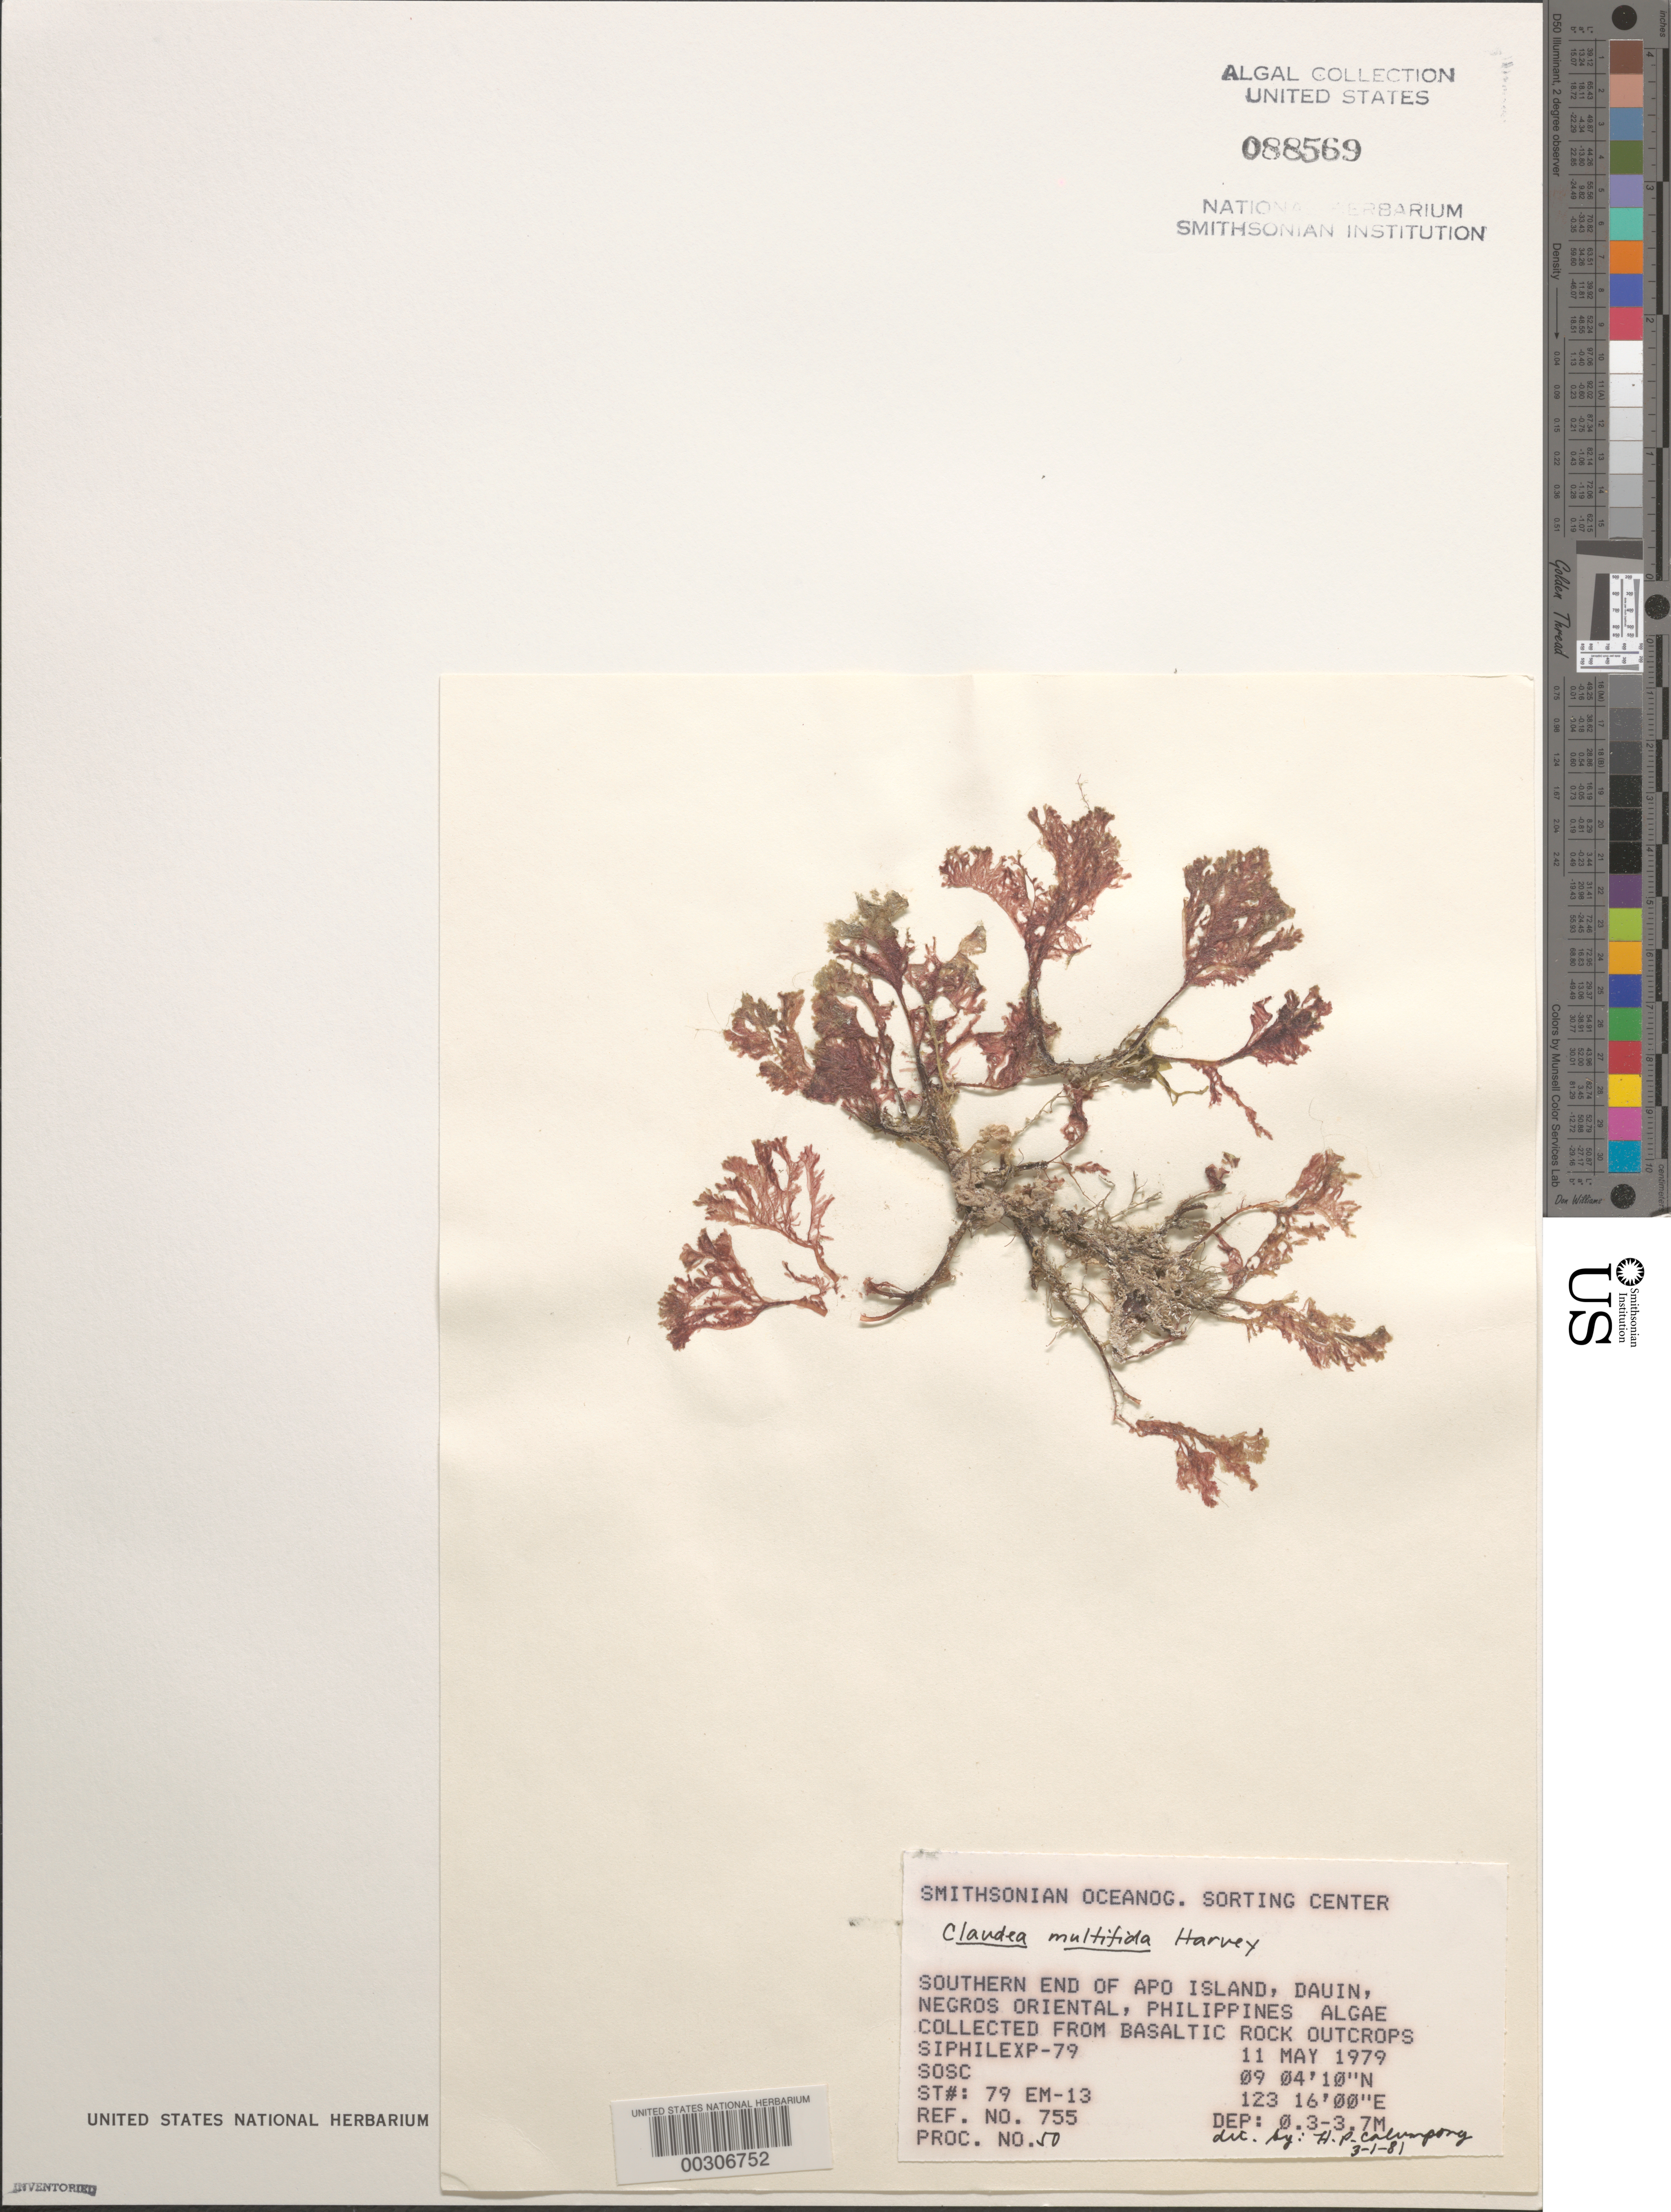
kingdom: Plantae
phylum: Rhodophyta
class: Florideophyceae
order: Ceramiales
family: Delesseriaceae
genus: Claudea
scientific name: Claudea multifida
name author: Harv.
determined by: Calumpong, H. P.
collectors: SOSC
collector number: Station 79 Em-13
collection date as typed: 11 May 1979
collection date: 1979-05-11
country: Philippines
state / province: Central Visayas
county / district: Negros Oriental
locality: Apo island, dauin, negros oriental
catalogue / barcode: US 88569